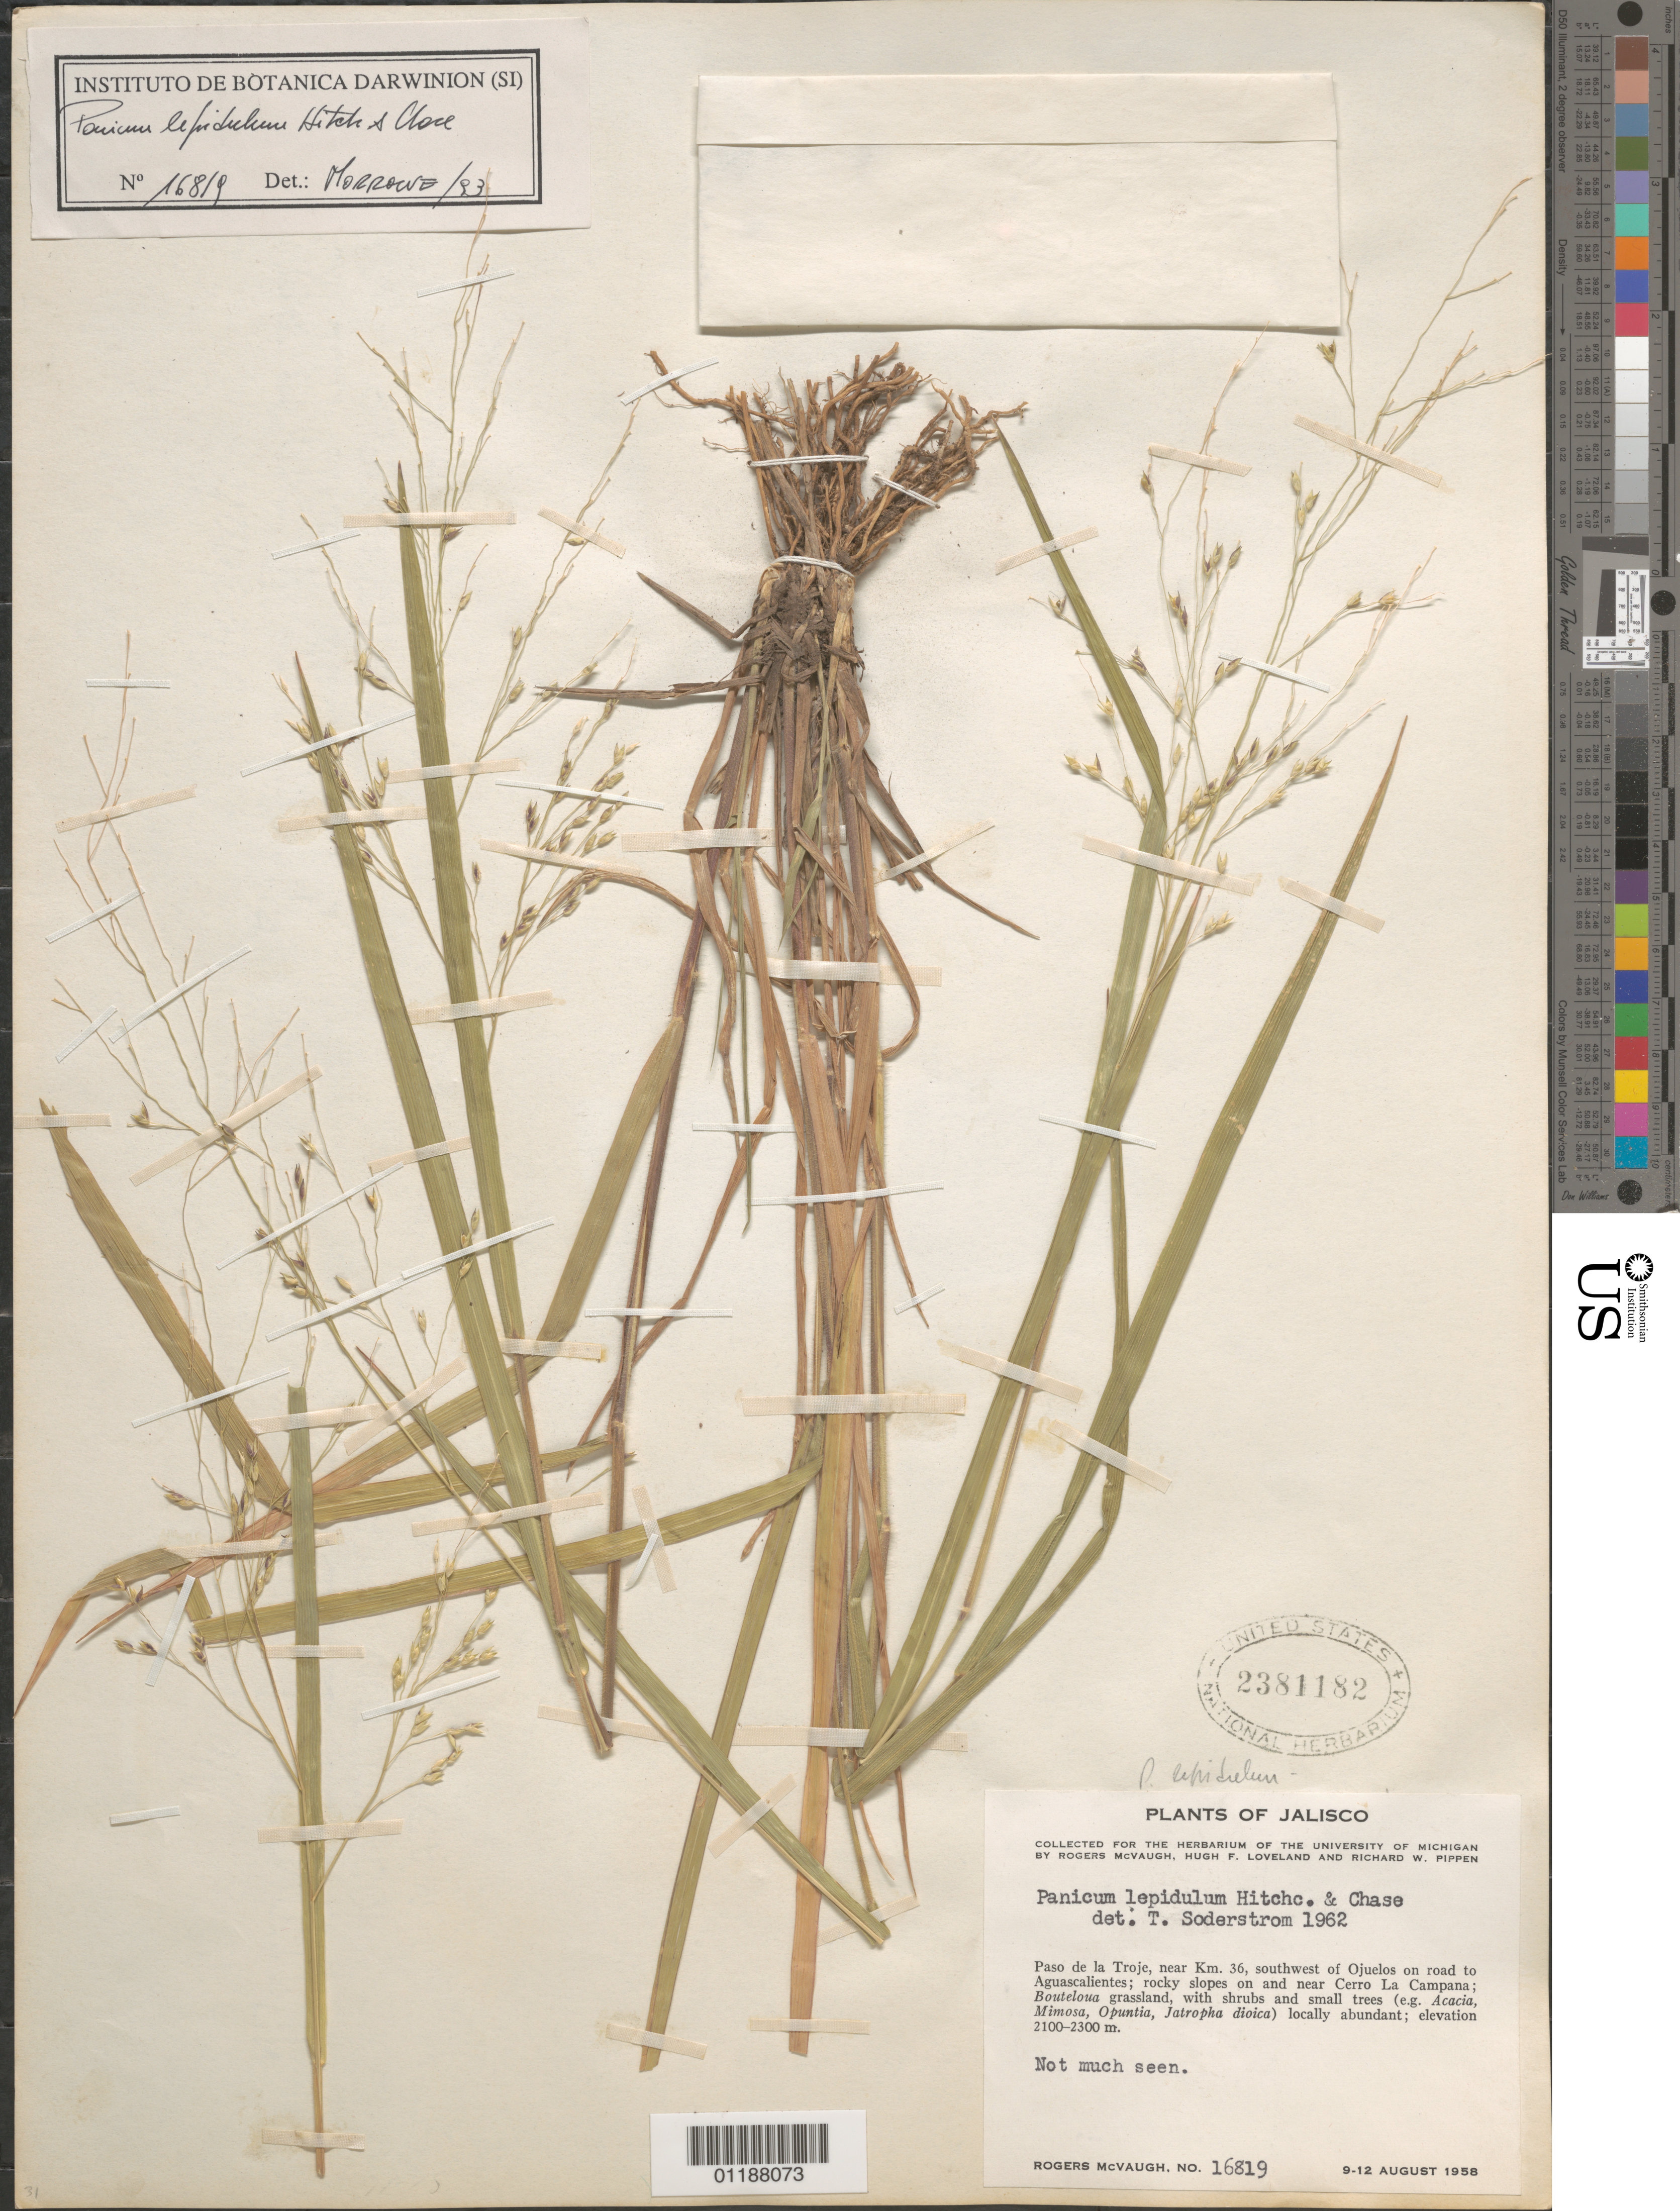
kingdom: Plantae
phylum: Tracheophyta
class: Liliopsida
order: Poales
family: Poaceae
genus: Panicum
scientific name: Panicum lepidulum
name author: Hitchc. & Chase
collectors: R. McVaugh, H. Loveland & R. W. Pippen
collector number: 16819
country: Mexico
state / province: Jalisco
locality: Paso de la Troje, near SW of Ojuelos on road to Aguascallentes, near Cerro La Campana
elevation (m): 2100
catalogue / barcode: US 2381182